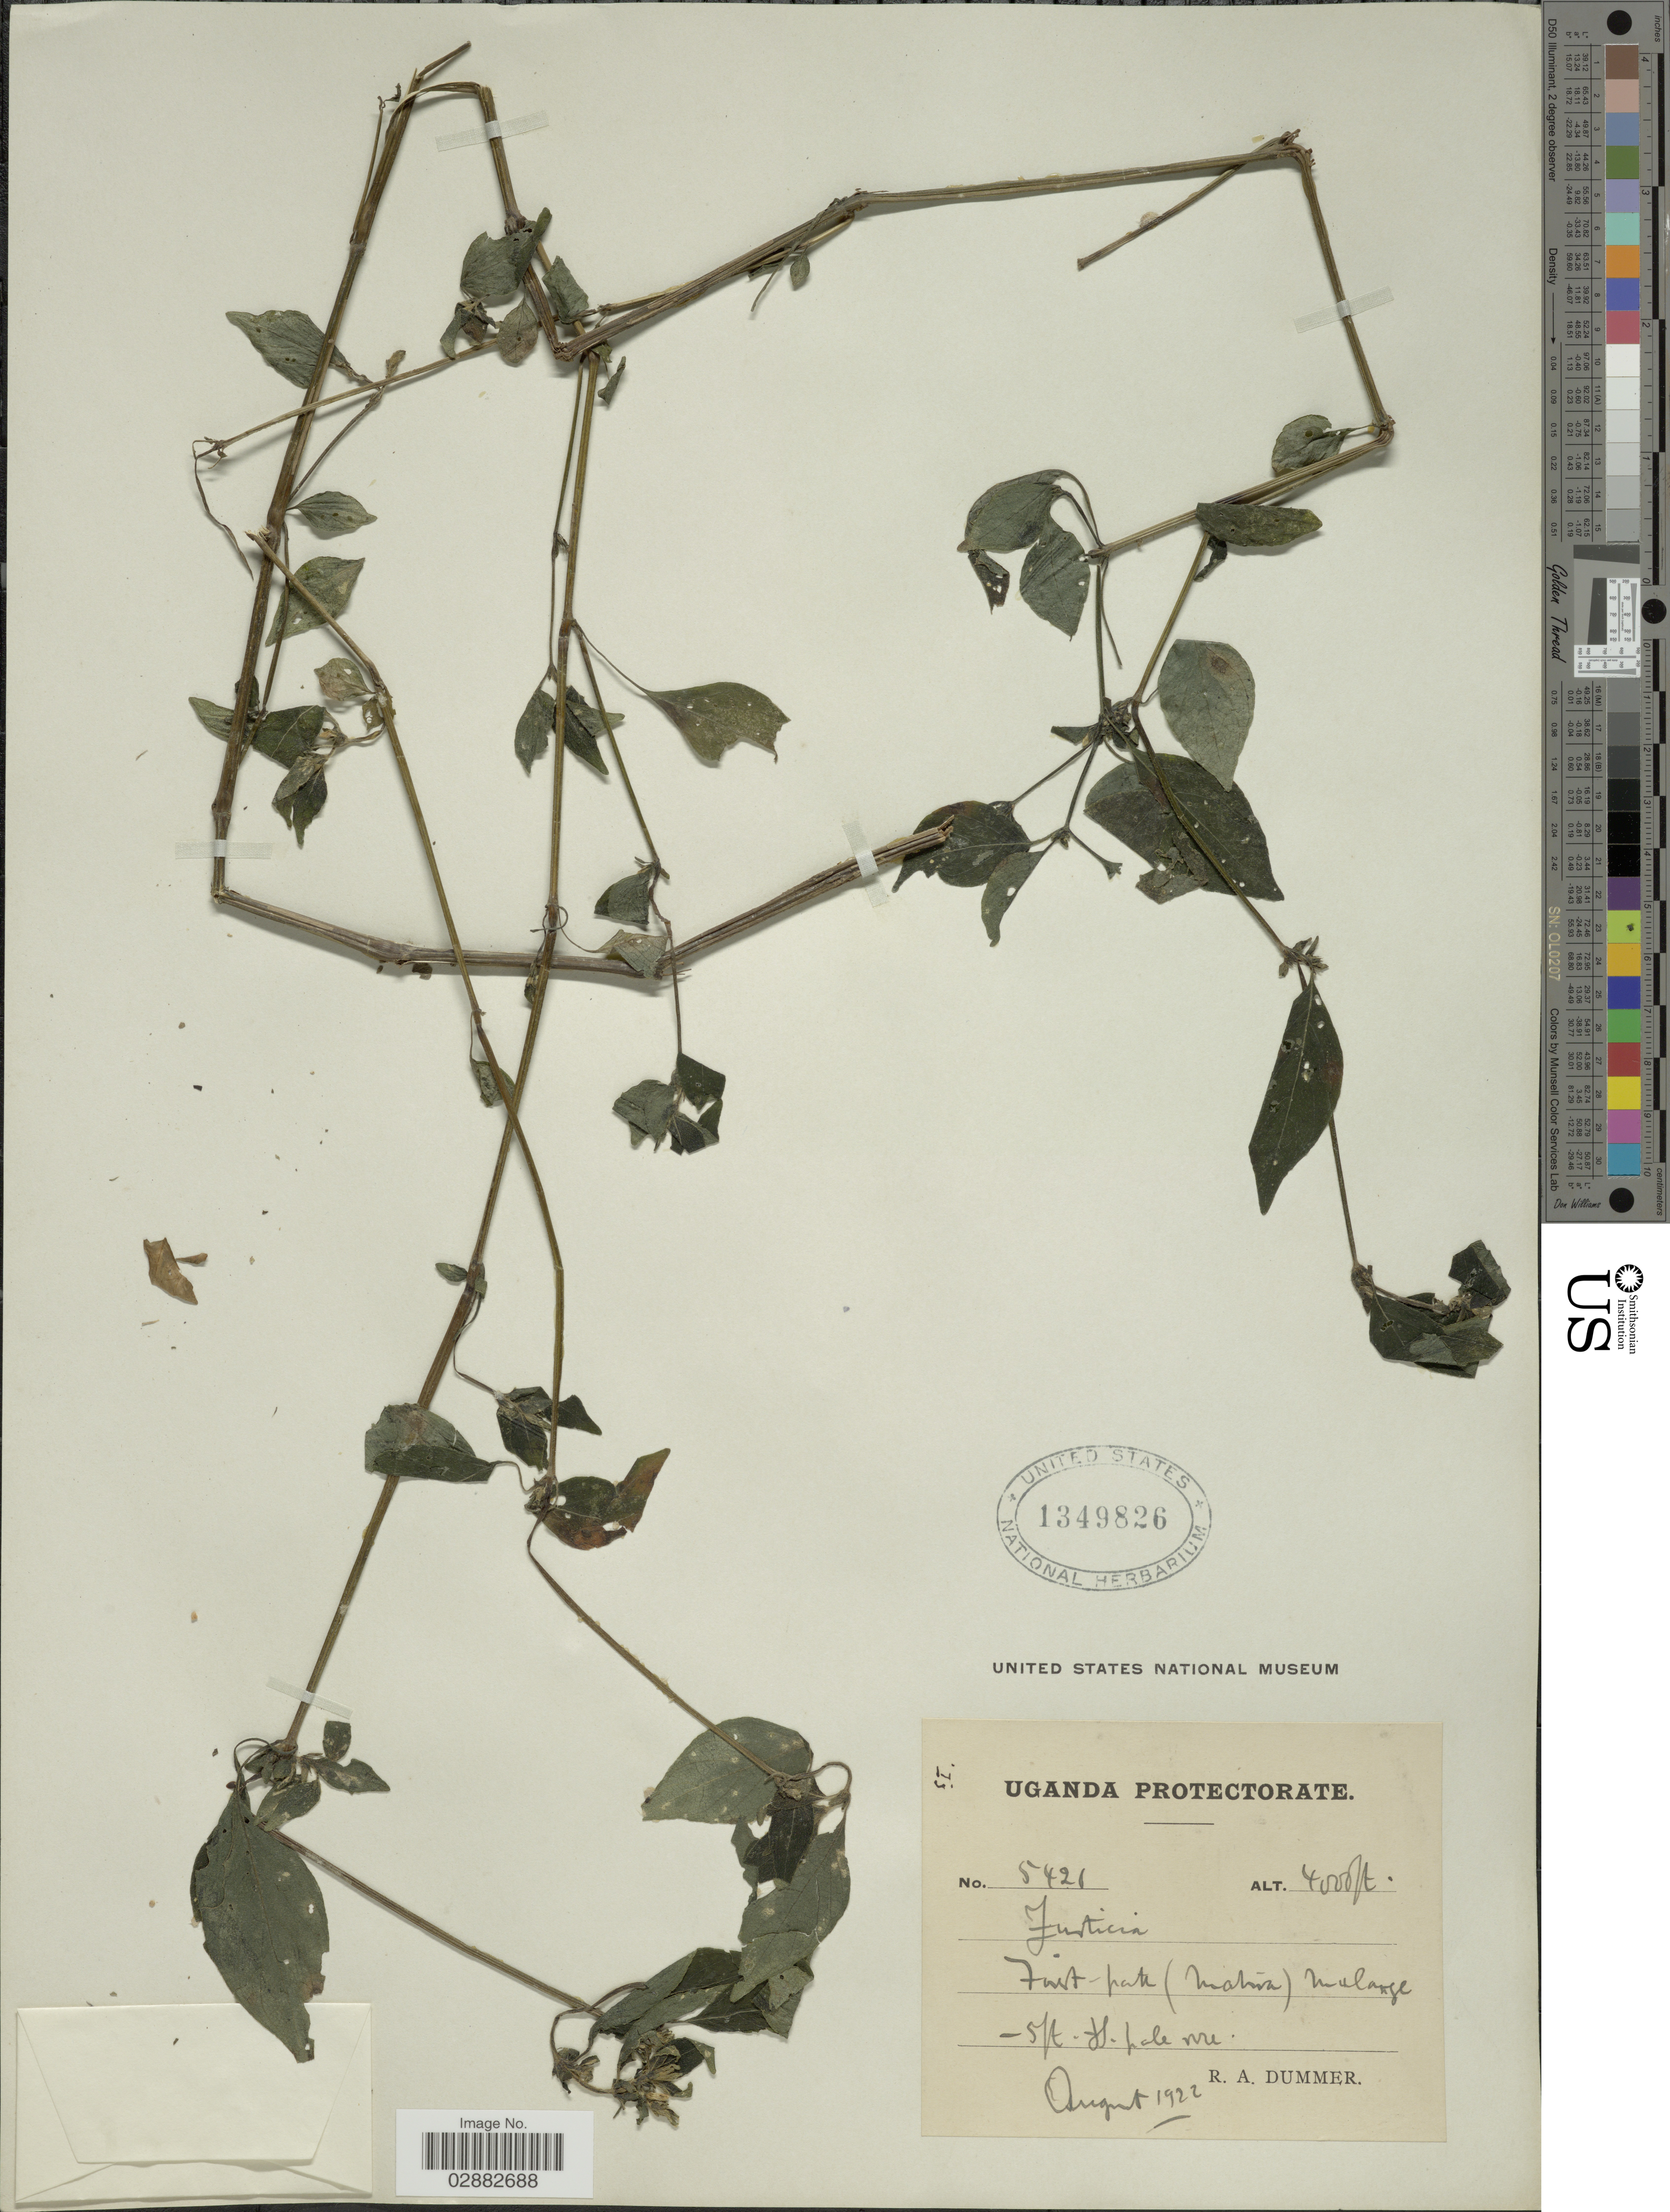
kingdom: Plantae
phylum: Tracheophyta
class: Magnoliopsida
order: Lamiales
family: Acanthaceae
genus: Justicia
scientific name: Justicia sp.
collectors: R. Dümmer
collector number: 5421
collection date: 1922-08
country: Uganda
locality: Uganda Protectorate, Mulange.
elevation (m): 1219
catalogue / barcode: US 1349826